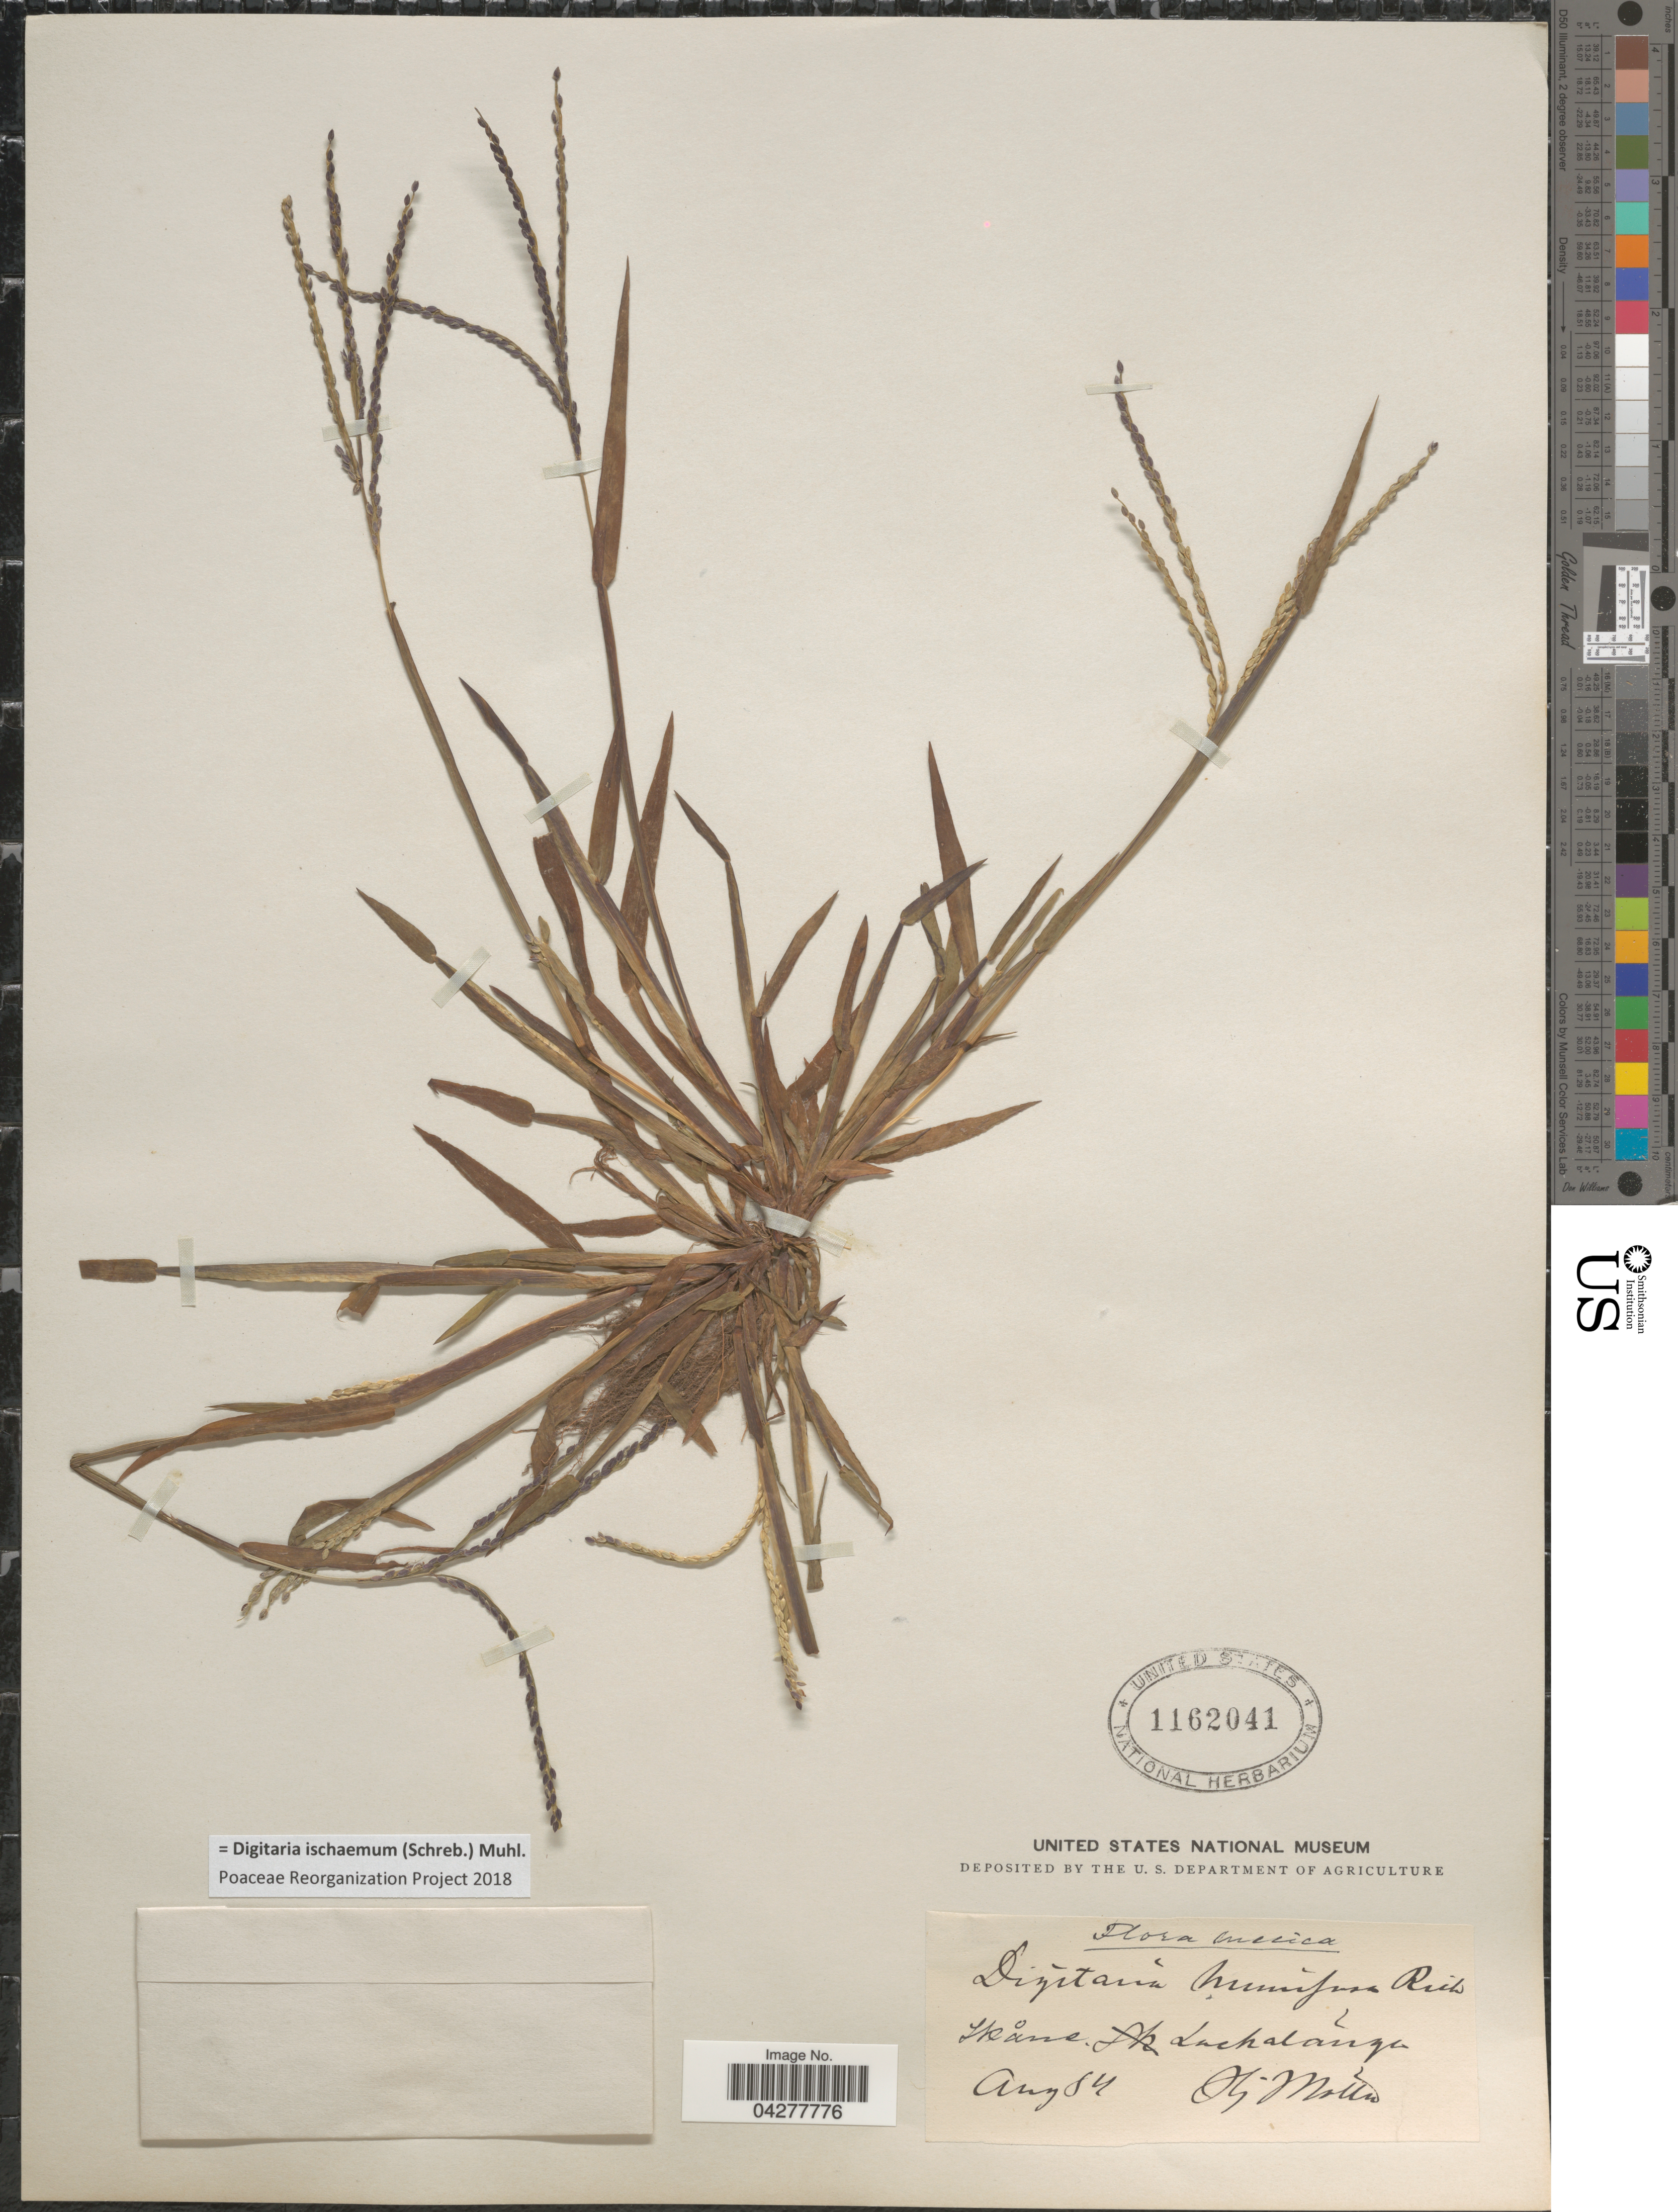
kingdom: Plantae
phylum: Tracheophyta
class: Liliopsida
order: Poales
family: Poaceae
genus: Digitaria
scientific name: Digitaria ischaemum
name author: (Schreber) Schreber ex Muhl.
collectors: O. Moller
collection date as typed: Transcribed d/m/y: /8/84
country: Sweden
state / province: Skåne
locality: Suecica. Lachalãnge.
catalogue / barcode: US 1162041